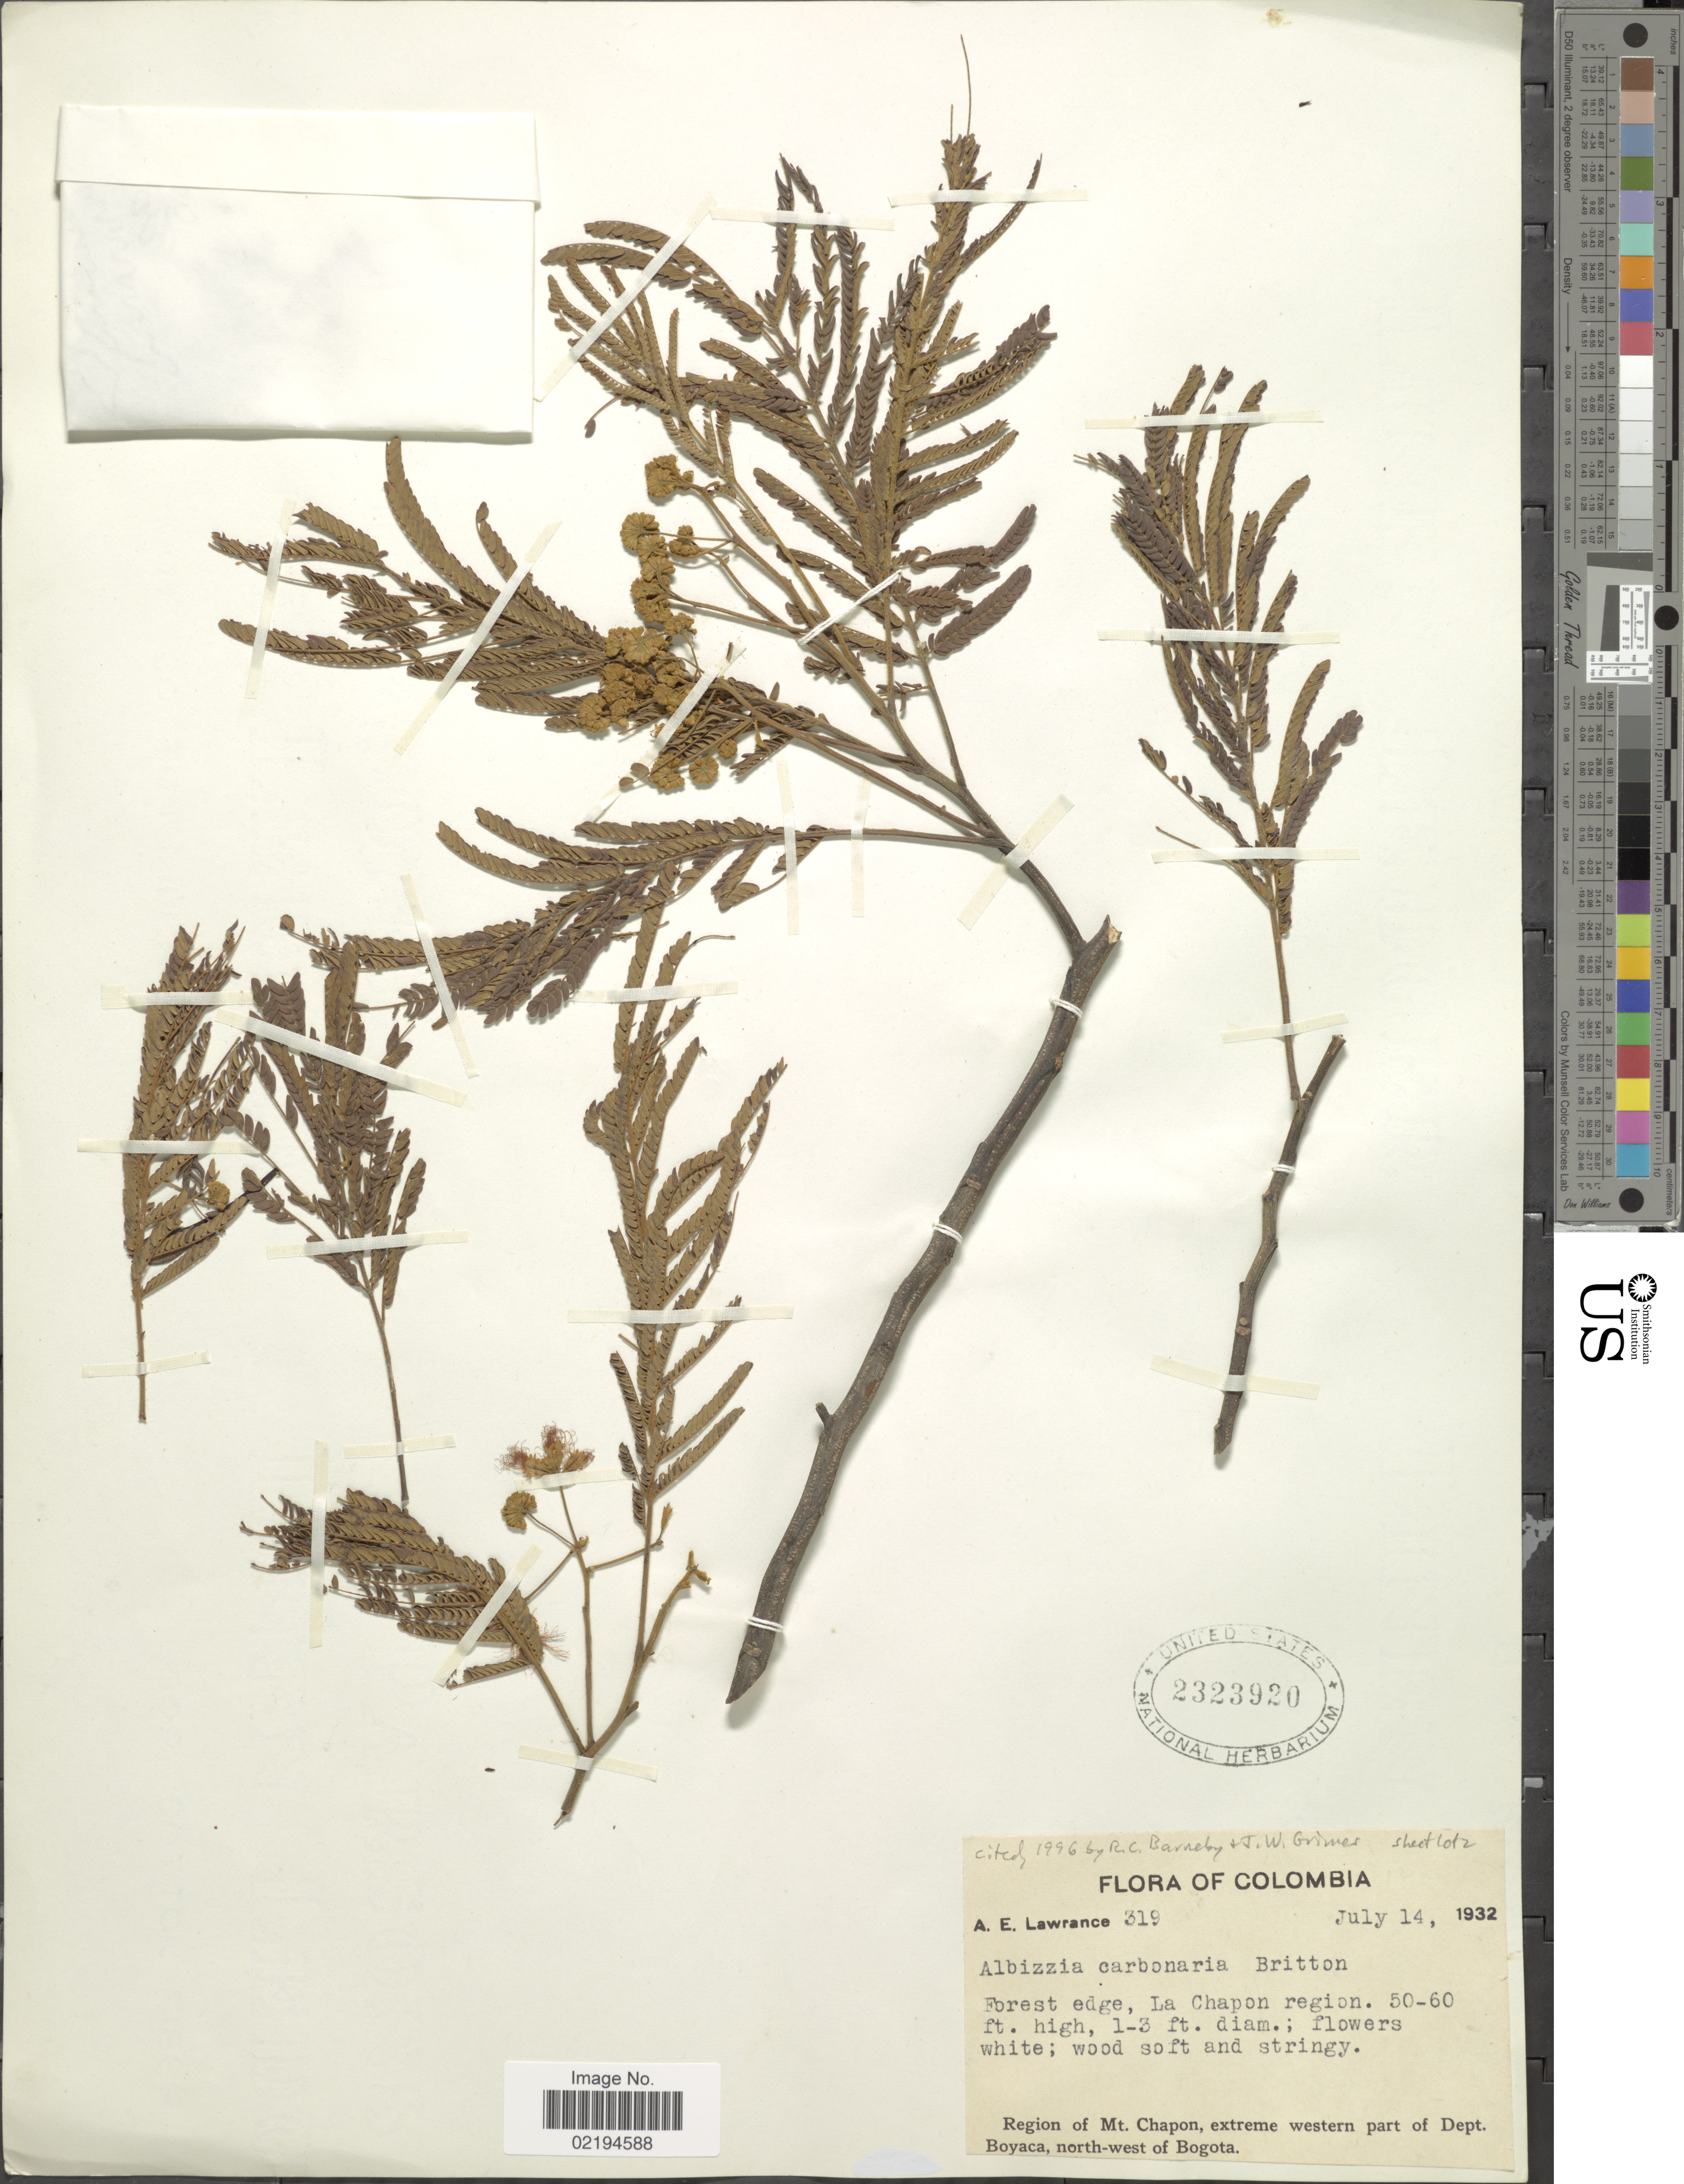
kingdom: Plantae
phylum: Tracheophyta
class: Magnoliopsida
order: Fabales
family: Fabaceae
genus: Pseudosamanea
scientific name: Pseudosamanea carbonaria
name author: (Britton) Koenen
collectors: A. Lawrance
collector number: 319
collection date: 1932-07-14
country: Colombia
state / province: Boyacá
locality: Foresy edge, La Chapon region, Region of Mt. Chapon, extreme western part of Dept. Boyaca, north-west of Bogota.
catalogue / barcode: US 2323920